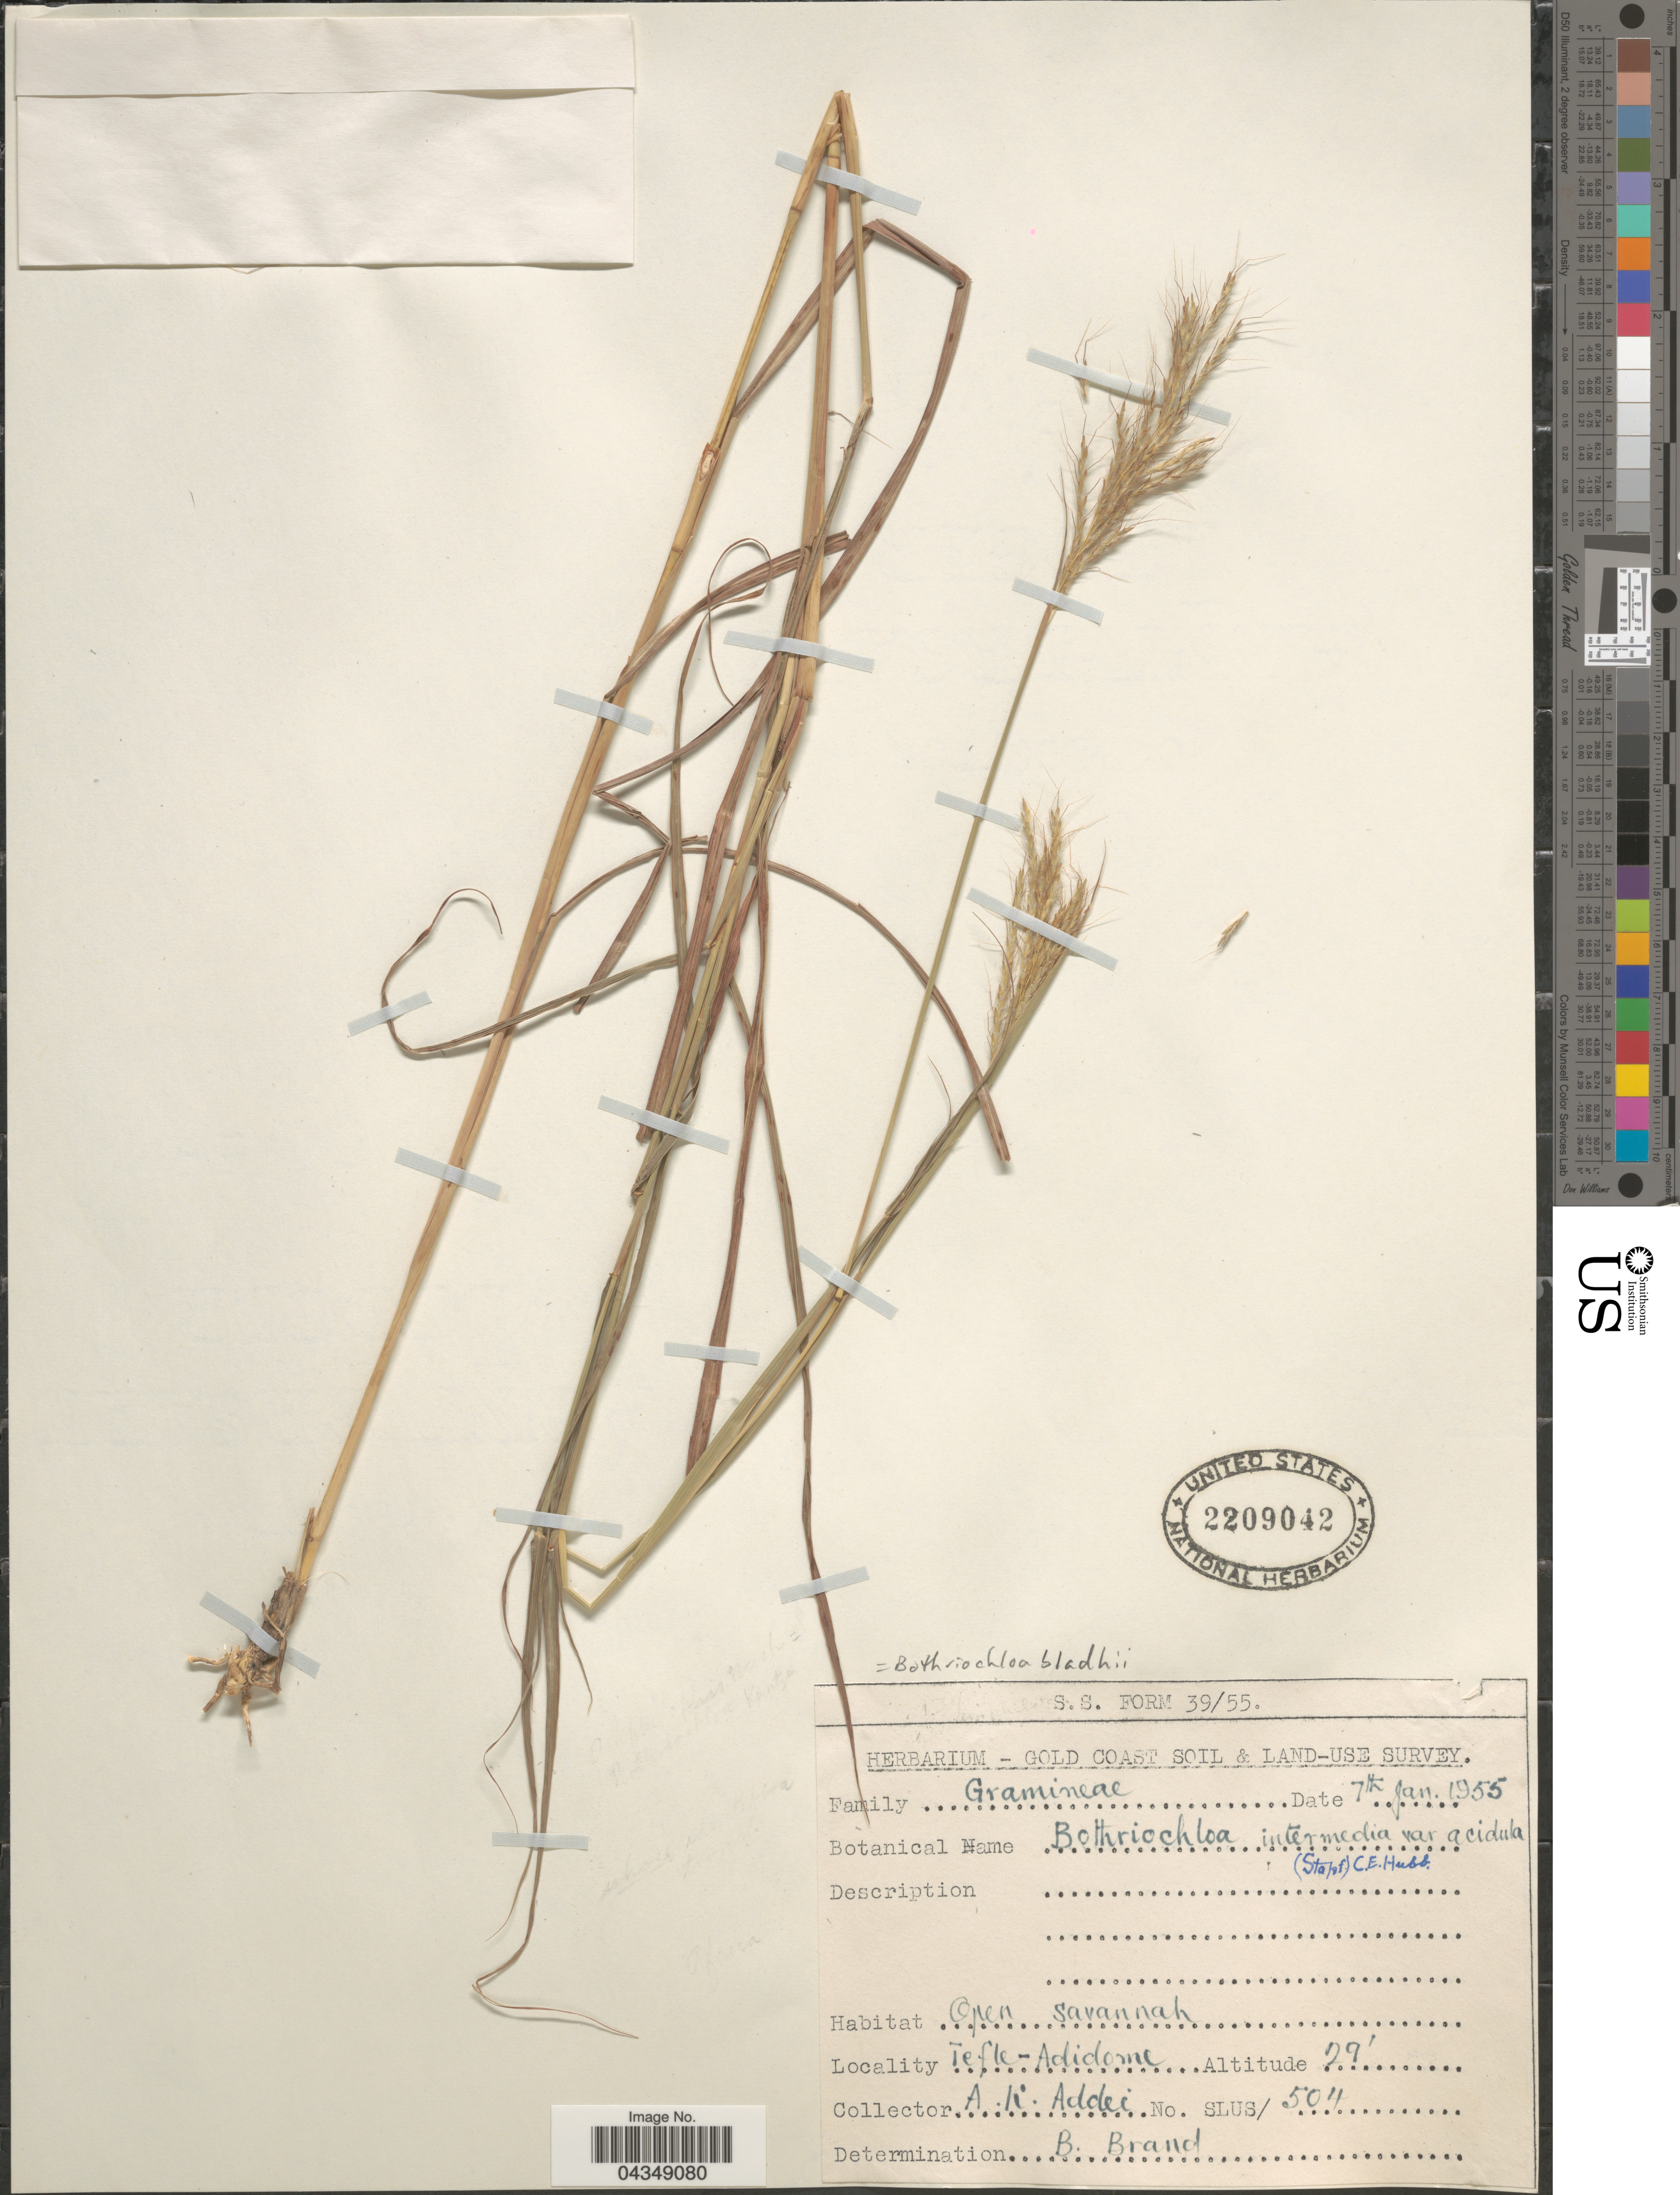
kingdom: Plantae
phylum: Tracheophyta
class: Liliopsida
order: Poales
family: Poaceae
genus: Bothriochloa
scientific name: Bothriochloa bladhii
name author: (Retz.) S.T. Blake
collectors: A. Addei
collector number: SLUS/504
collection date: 1955-01-07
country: Ghana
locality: Gold Coast Soil & Land-Use Survey. Tefle-Adidome.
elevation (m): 9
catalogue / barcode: US 2209042